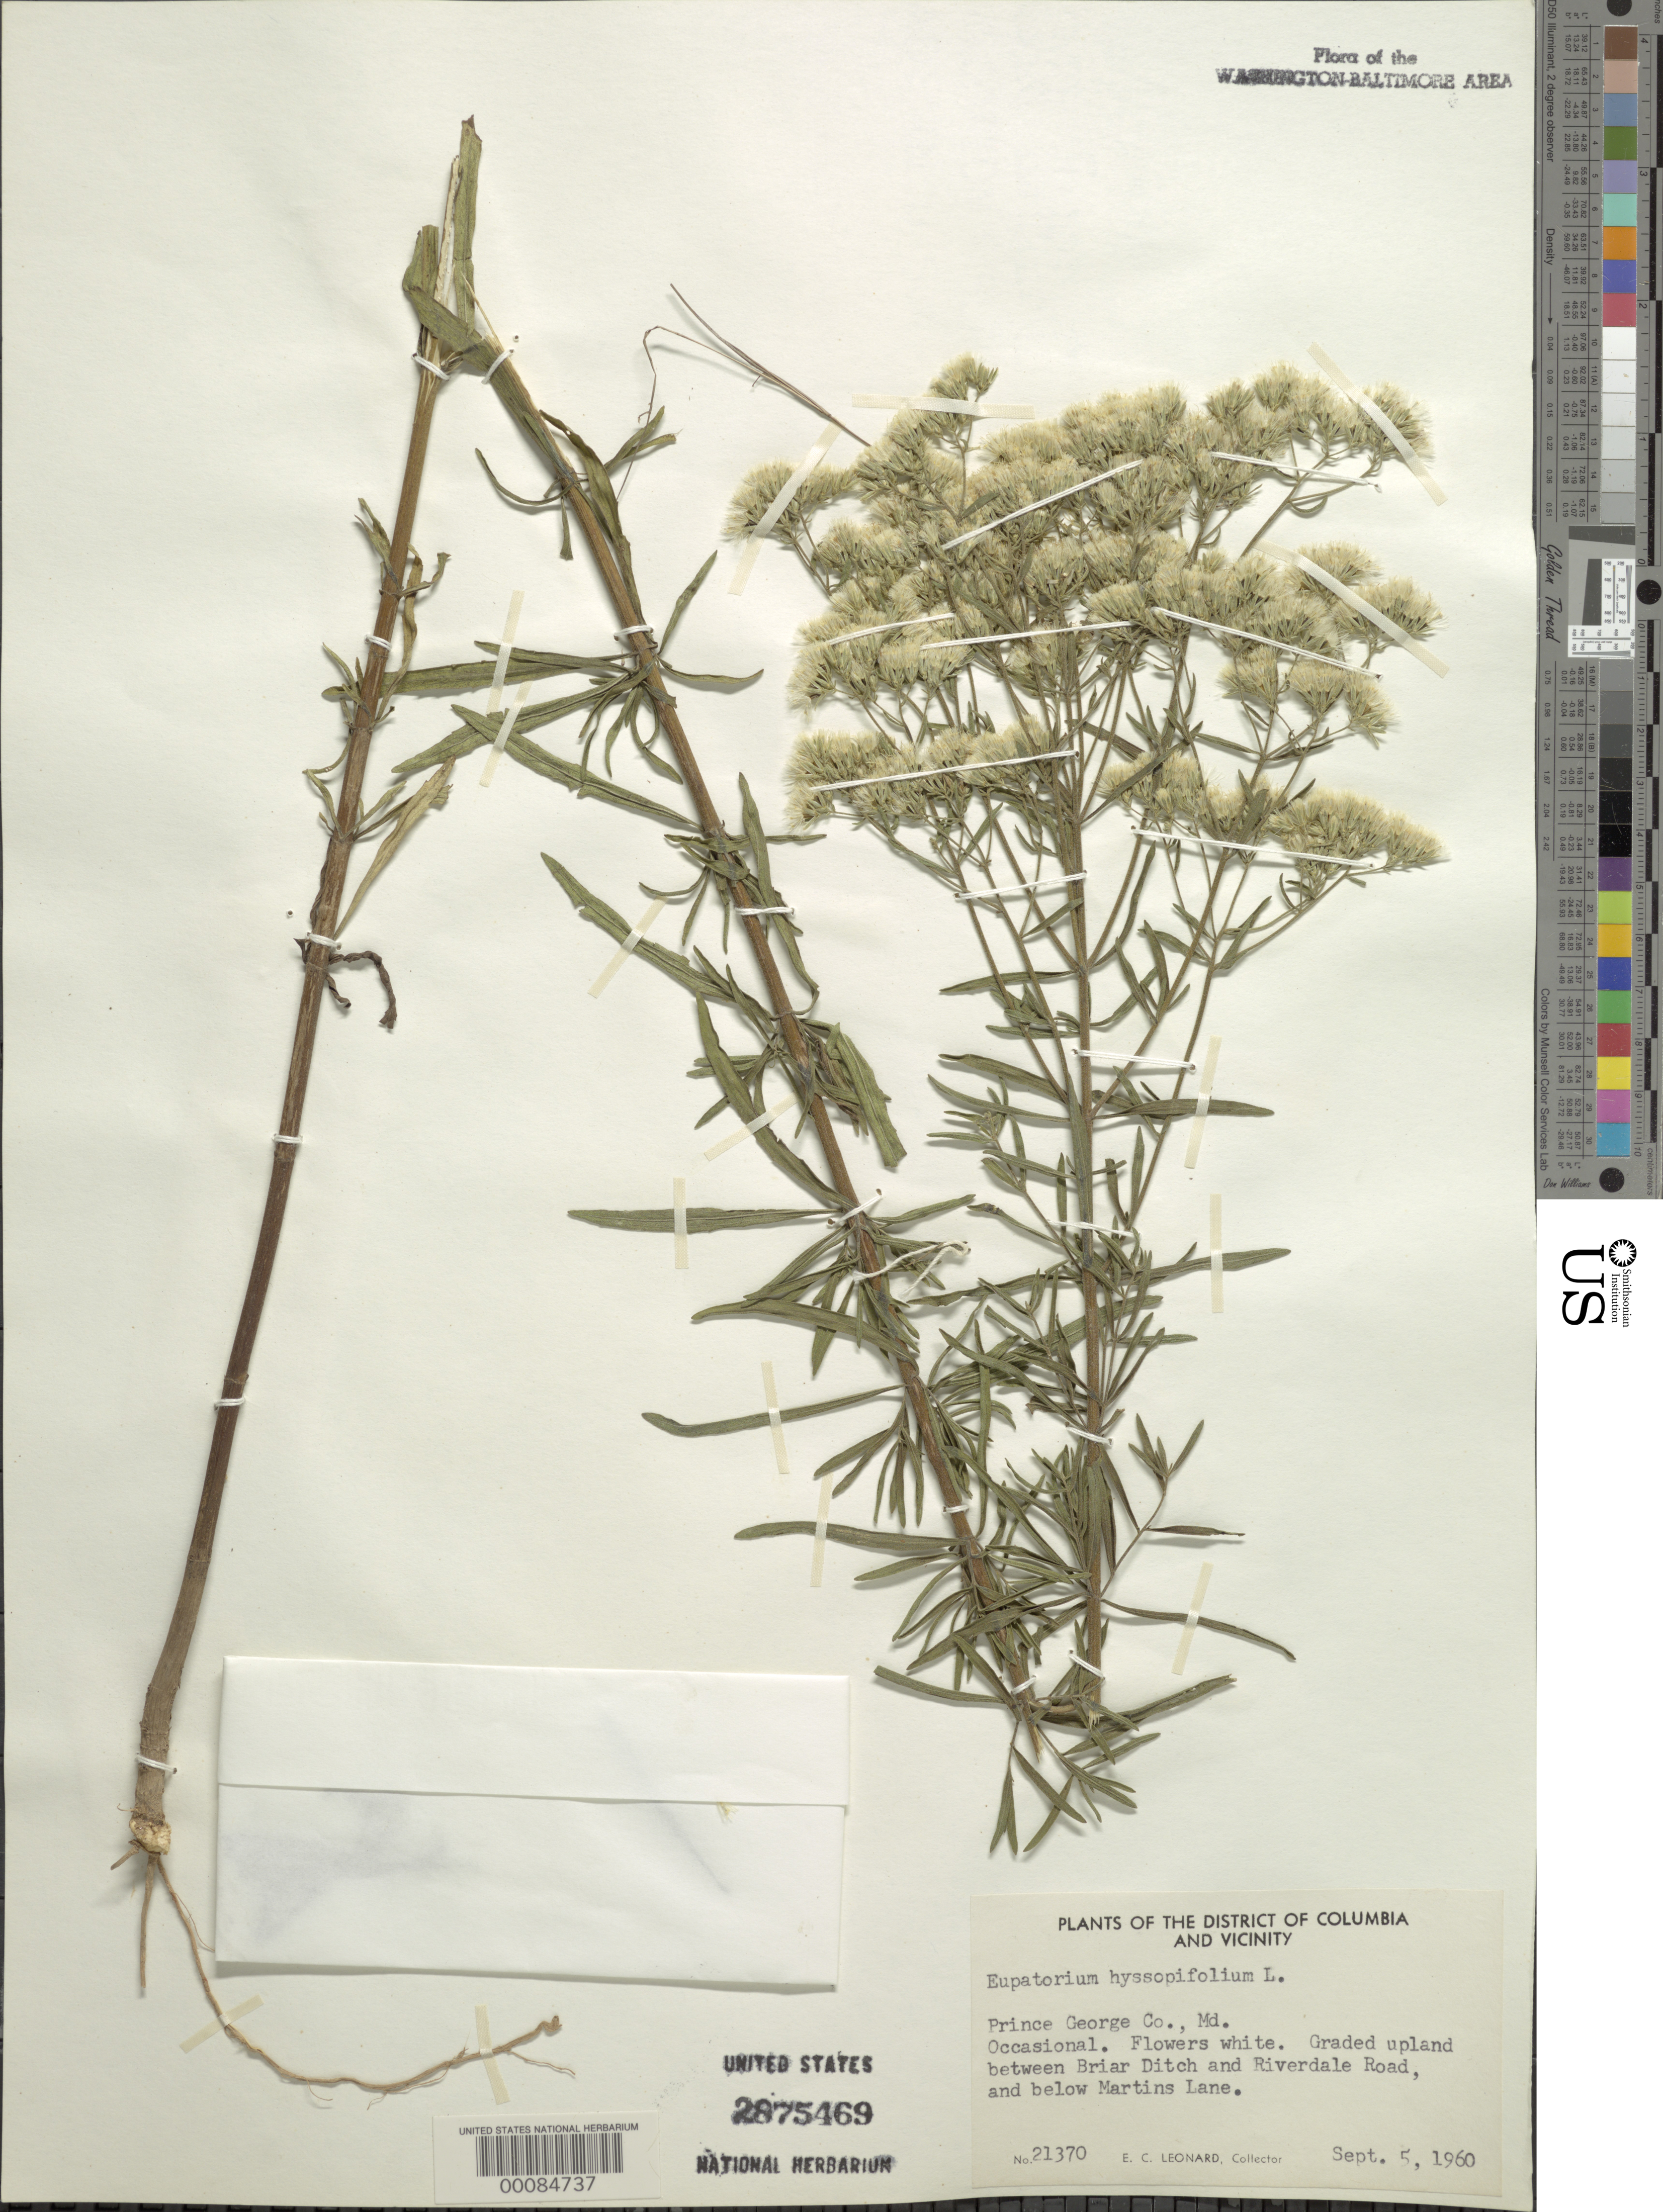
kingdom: Plantae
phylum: Tracheophyta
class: Magnoliopsida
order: Asterales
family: Asteraceae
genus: Eupatorium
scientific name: Eupatorium hyssopifolium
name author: L.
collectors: E. C. Leonard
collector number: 21370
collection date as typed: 05 Sep 1960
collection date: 1960-09-05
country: United States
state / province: Maryland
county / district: Prince George's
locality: between Briar Ditch and Riverdale Road, below Martins Lane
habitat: Graded upland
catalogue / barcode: US 2875469